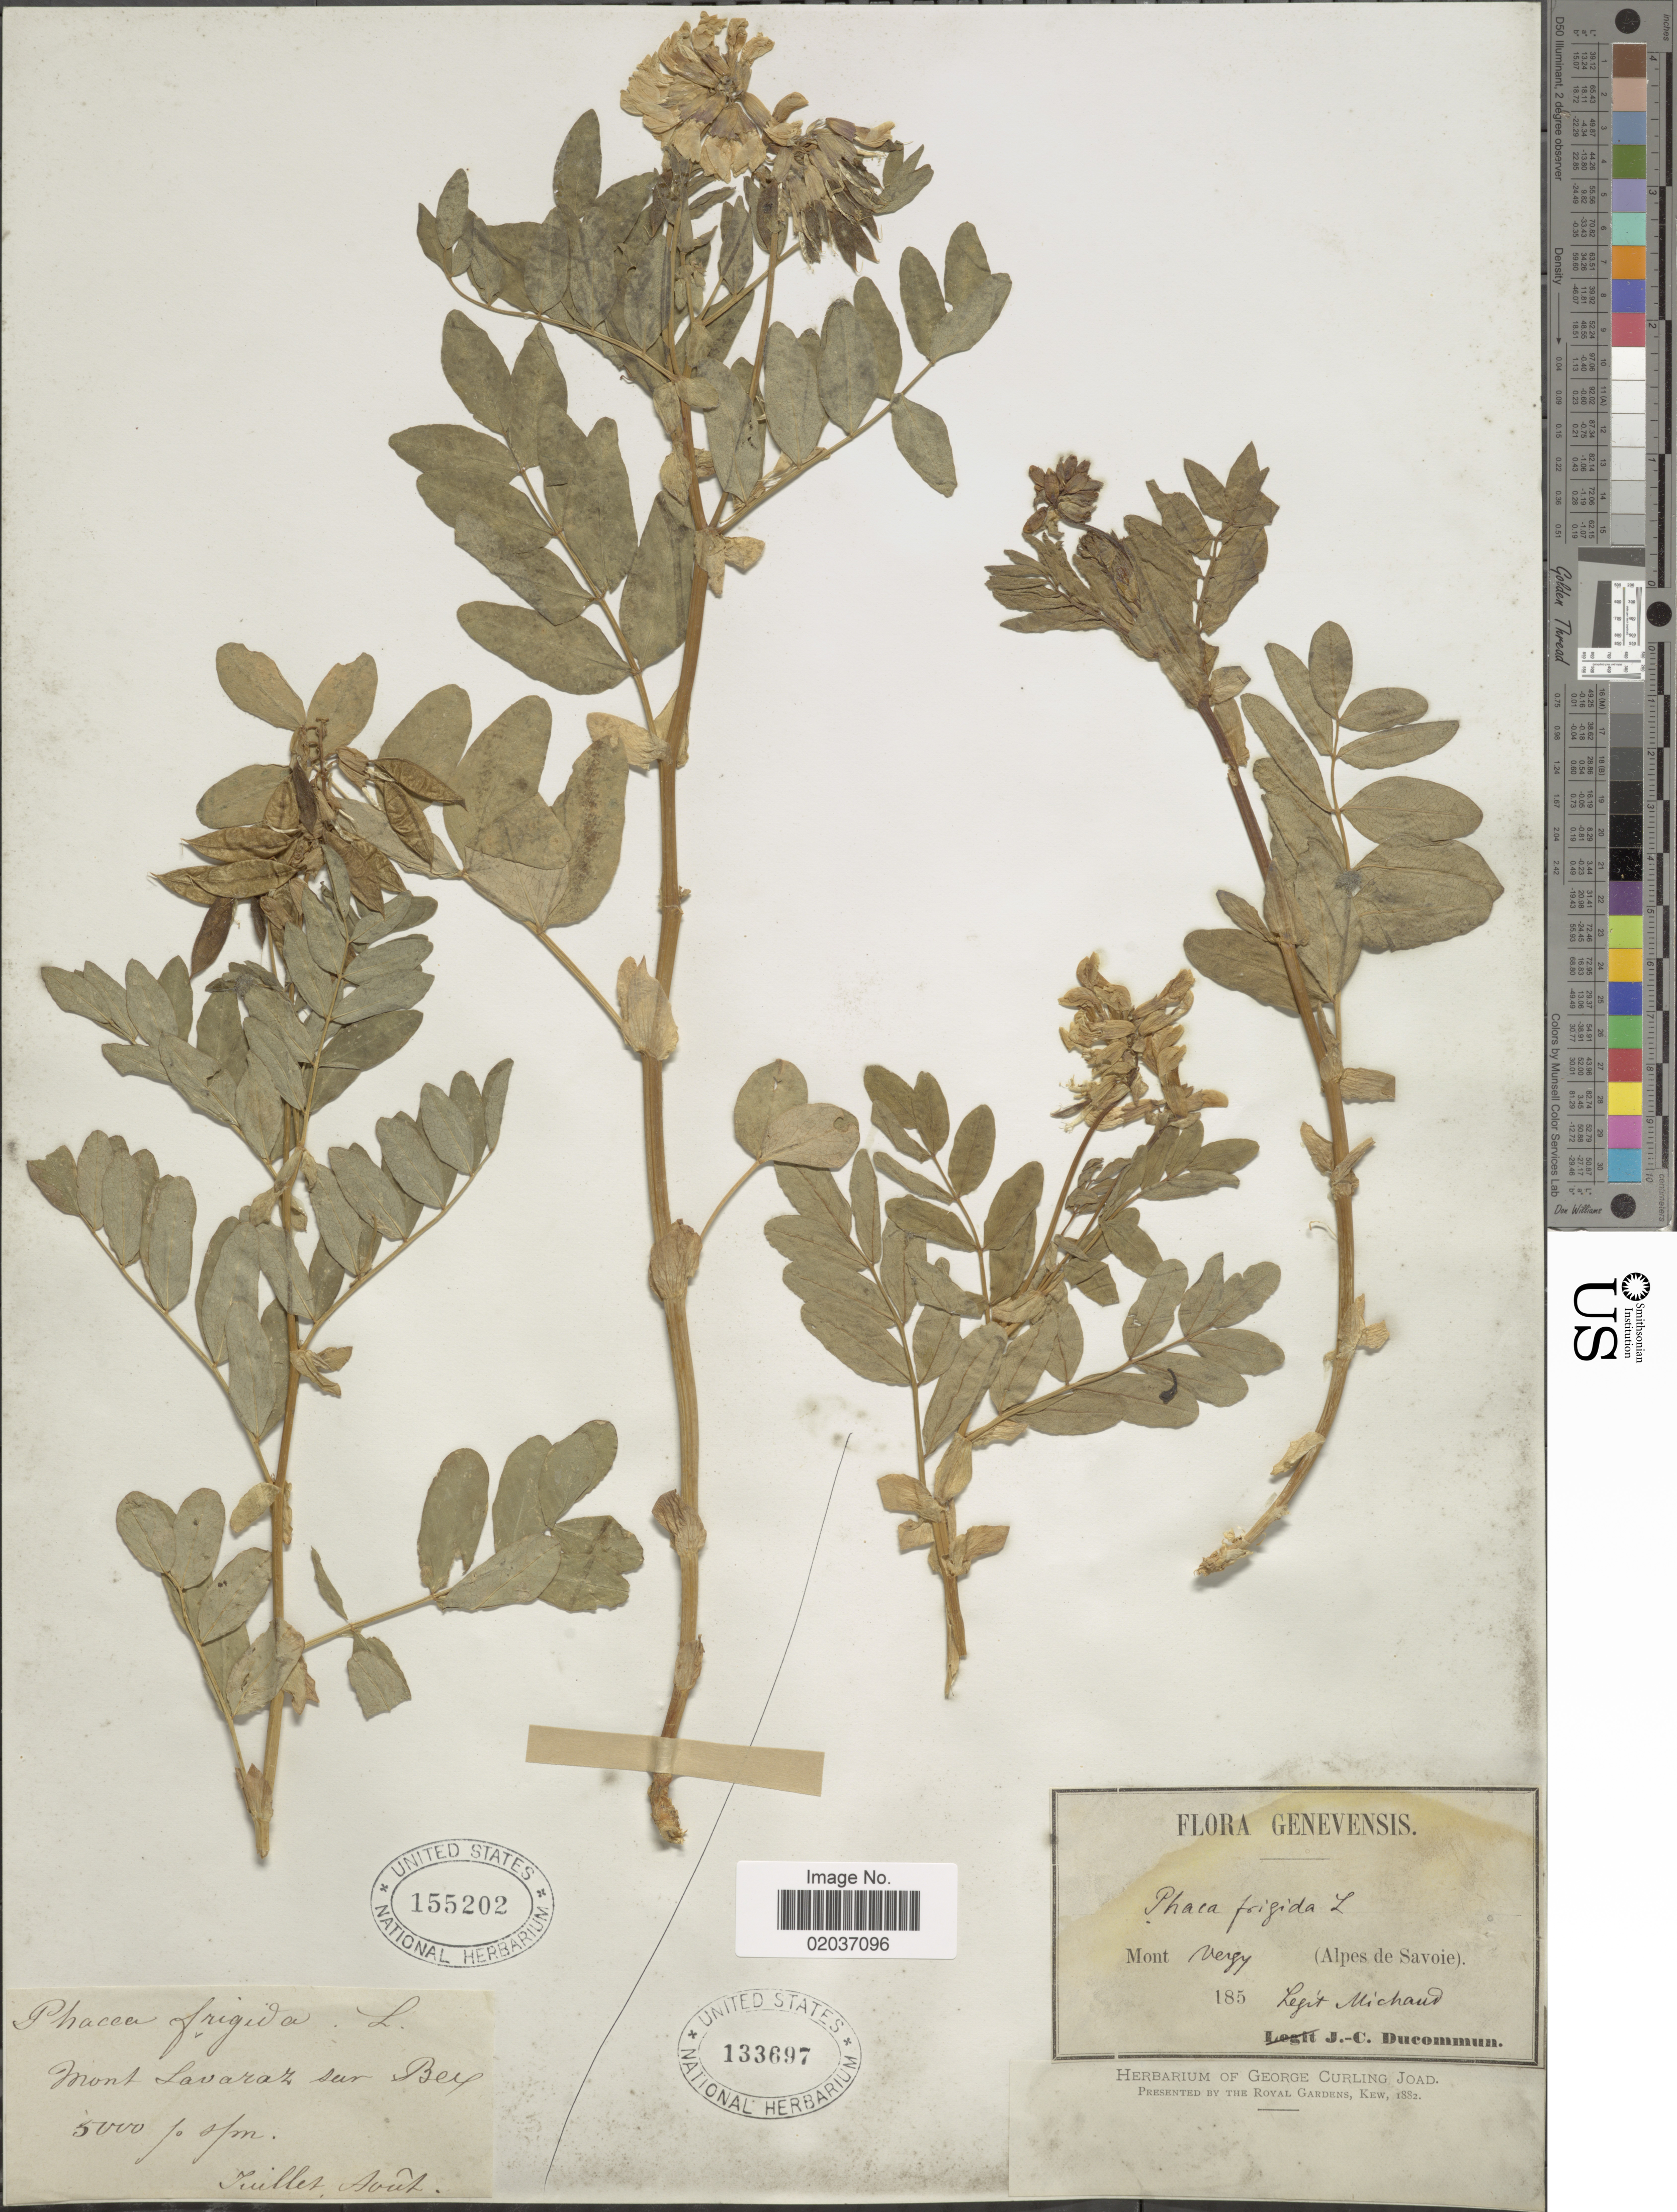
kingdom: Plantae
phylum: Tracheophyta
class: Magnoliopsida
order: Fabales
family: Fabaceae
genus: Astragalus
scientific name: Astragalus frigidus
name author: (L.) A. Gray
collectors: Michaud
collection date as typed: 185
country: Switzerland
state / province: Genève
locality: Genevensis, Mont Verg [illegible text] (Alpes de Savoie)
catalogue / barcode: US 155202